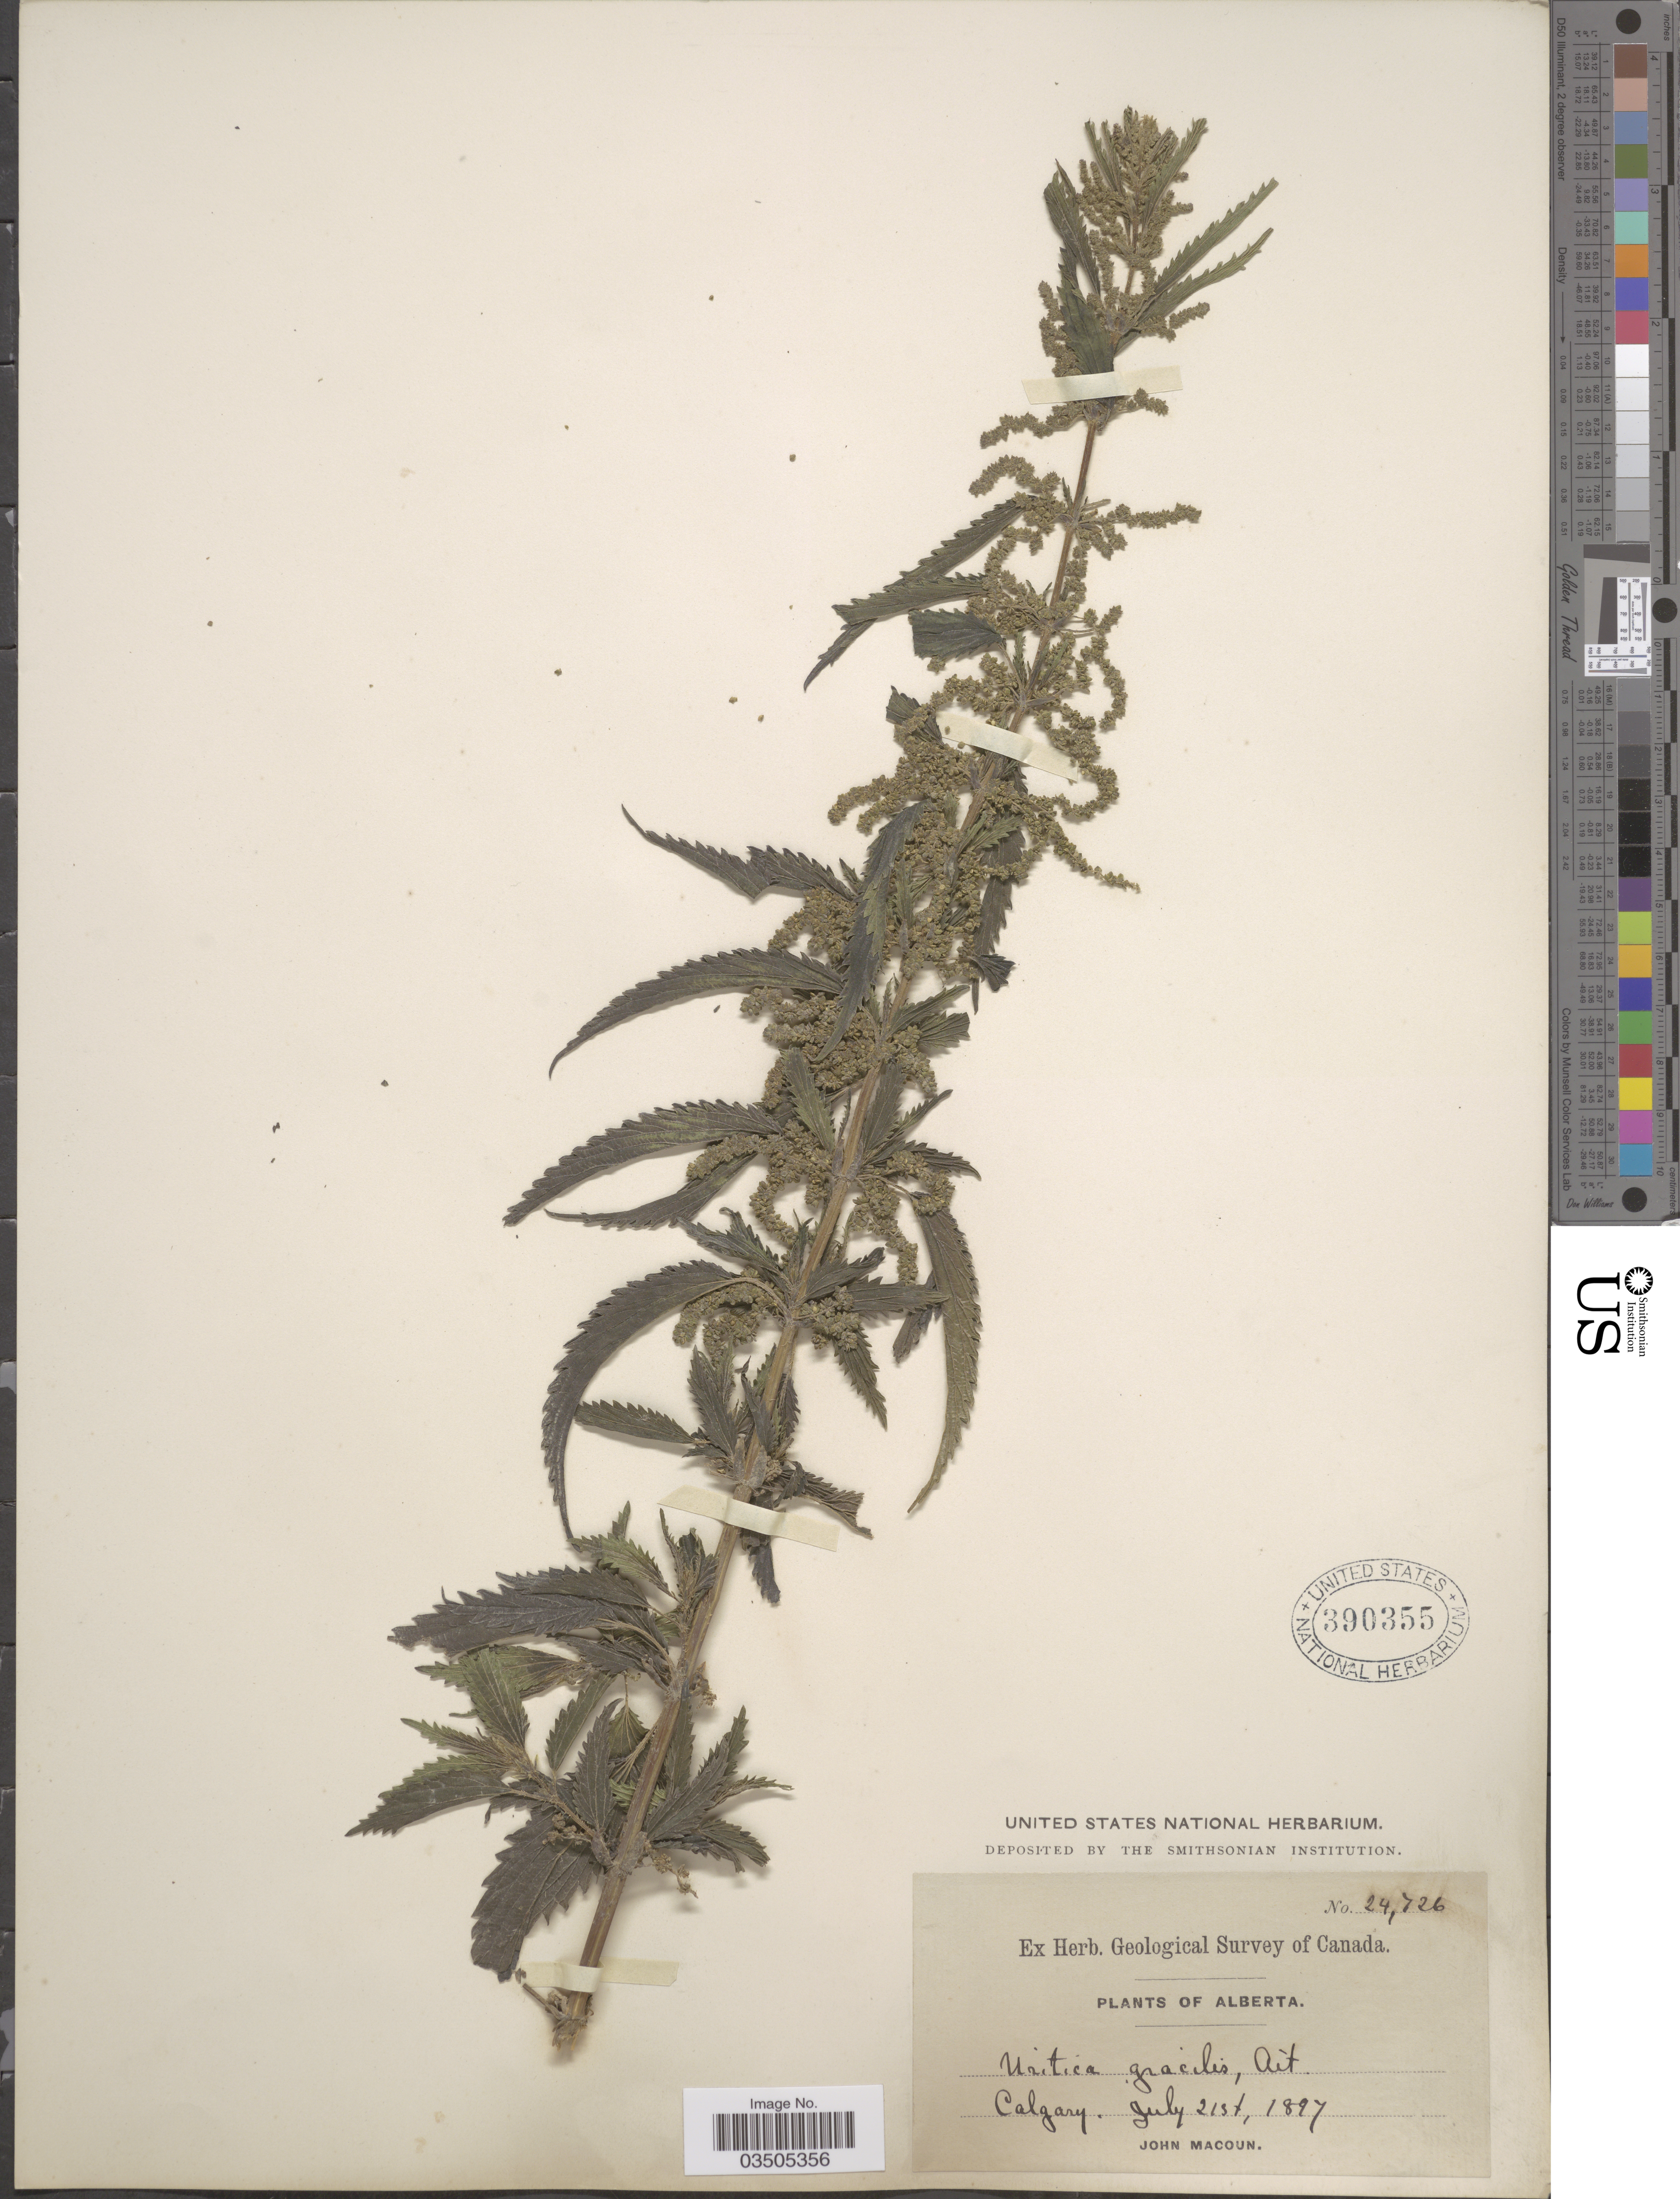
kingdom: Plantae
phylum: Tracheophyta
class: Magnoliopsida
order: Rosales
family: Urticaceae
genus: Urtica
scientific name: Urtica dioica subsp. gracilis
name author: L.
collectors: J. Macoun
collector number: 24726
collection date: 1897-07-21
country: Canada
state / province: Alberta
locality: Calgary.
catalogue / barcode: US 390355